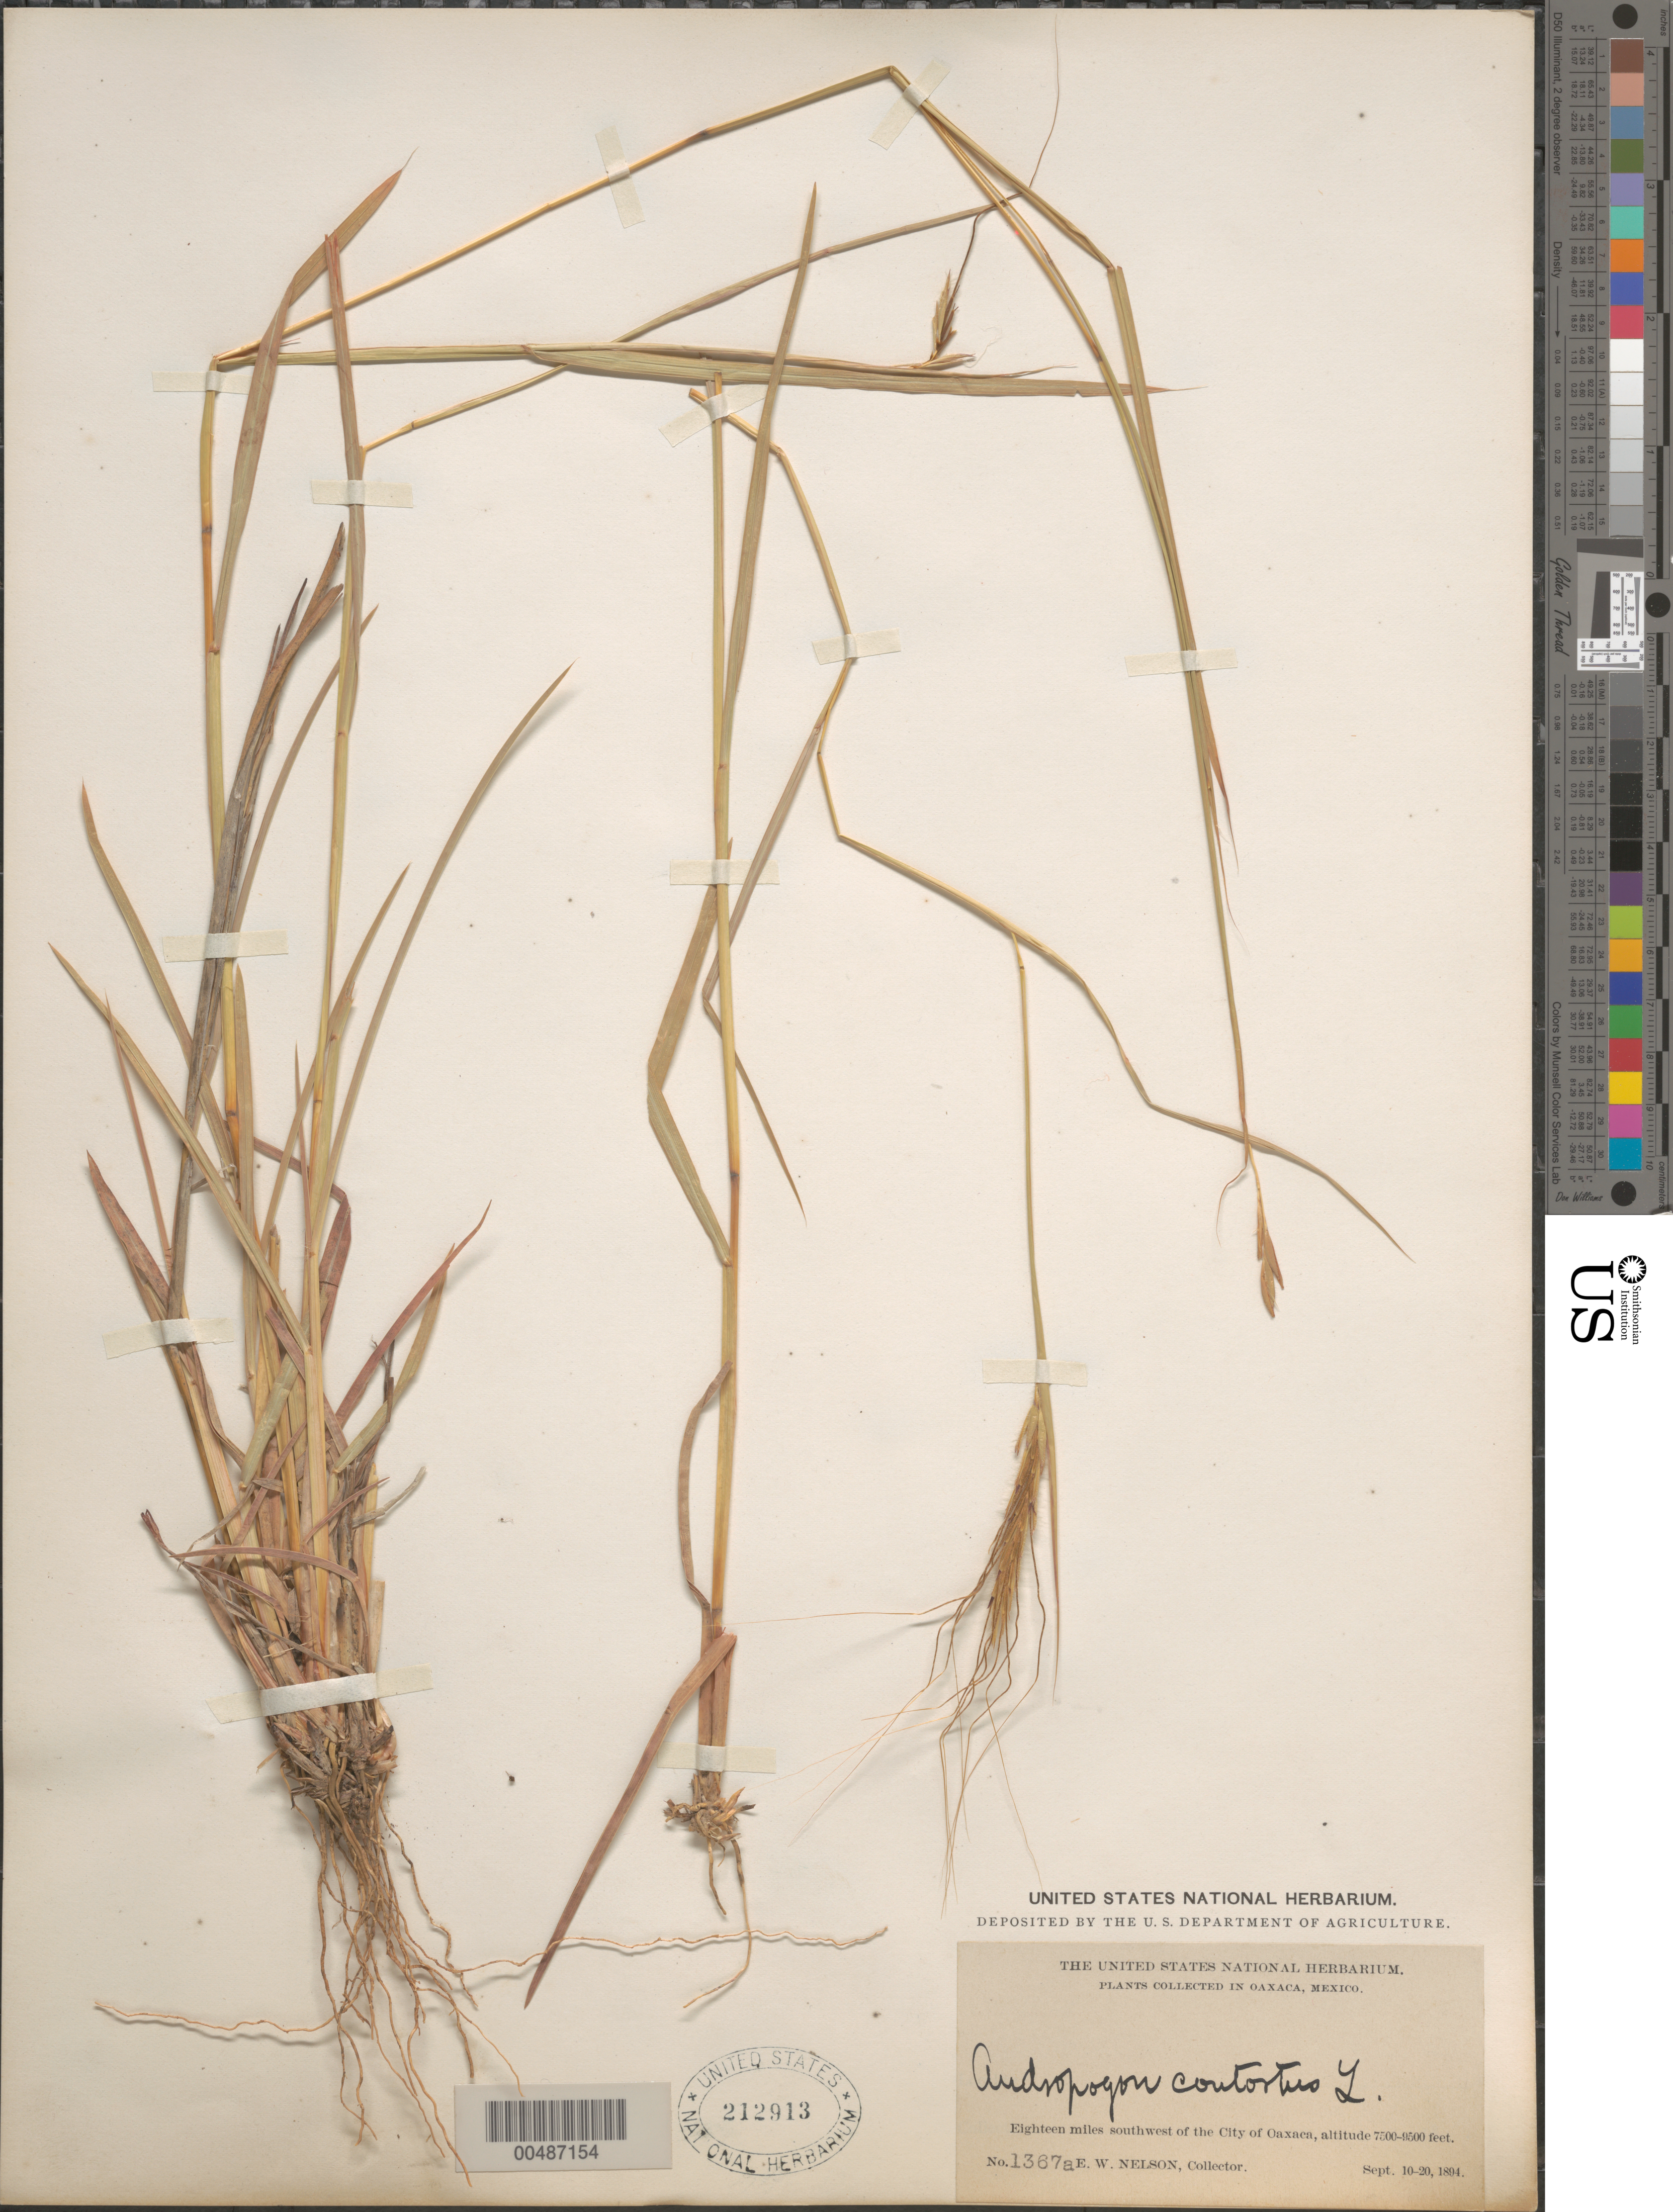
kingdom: Plantae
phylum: Tracheophyta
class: Liliopsida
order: Poales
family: Poaceae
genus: Heteropogon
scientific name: Heteropogon contortus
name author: (L.) P. Beauv. ex Roem. & Schult.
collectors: E. W. Nelson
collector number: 1367a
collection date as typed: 10 Sep 1894 to 20 Sep 1894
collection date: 1894-09-10/1894-09-20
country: Mexico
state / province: Oaxaca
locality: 18 mi SW of the City of Oaxaca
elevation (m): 2286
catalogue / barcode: US 212913